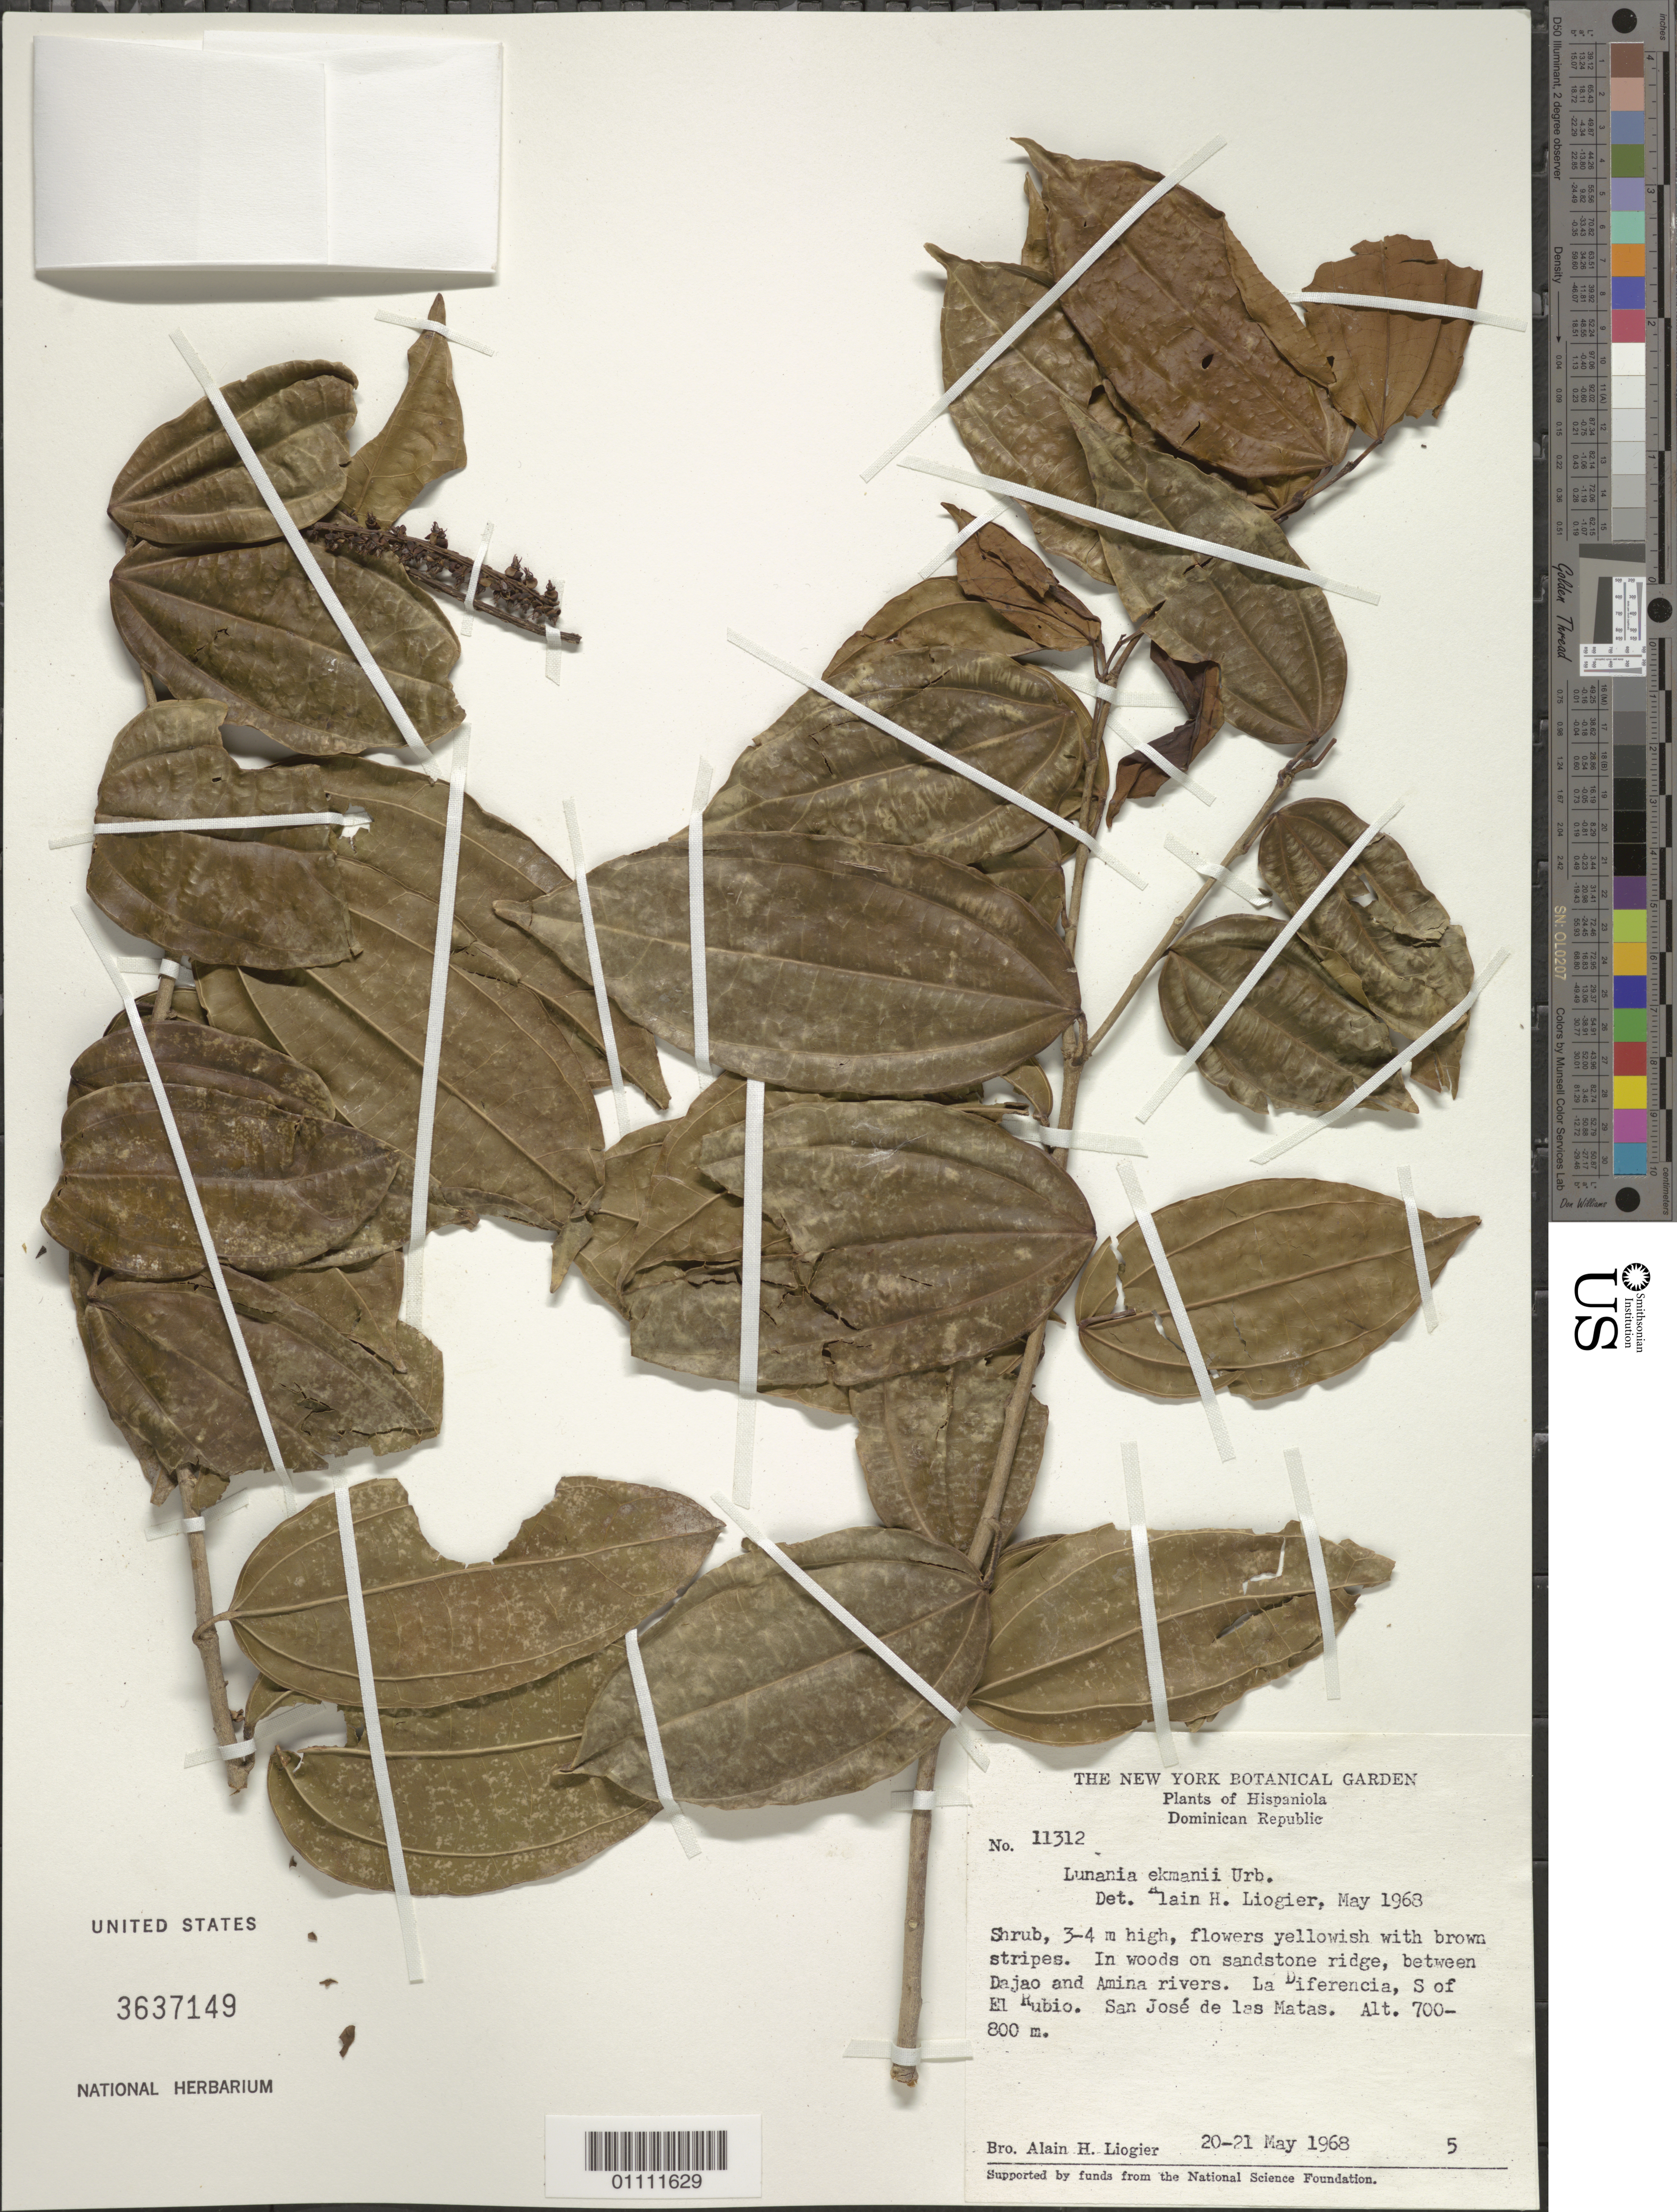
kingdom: Plantae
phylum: Tracheophyta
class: Magnoliopsida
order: Malpighiales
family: Salicaceae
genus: Lunania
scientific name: Lunania ekmanii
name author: Urb.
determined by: Liogier, Alain H.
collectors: A. H. Liogier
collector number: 11312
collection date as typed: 20 May 1968 to 21 May 1968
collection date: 1968-05-20/1968-05-21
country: Dominican Republic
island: Hispaniola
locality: La Diferencia, S of El Rubio; San José de las Matas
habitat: In woods on sandstone ridge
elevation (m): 700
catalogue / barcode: US 3637149